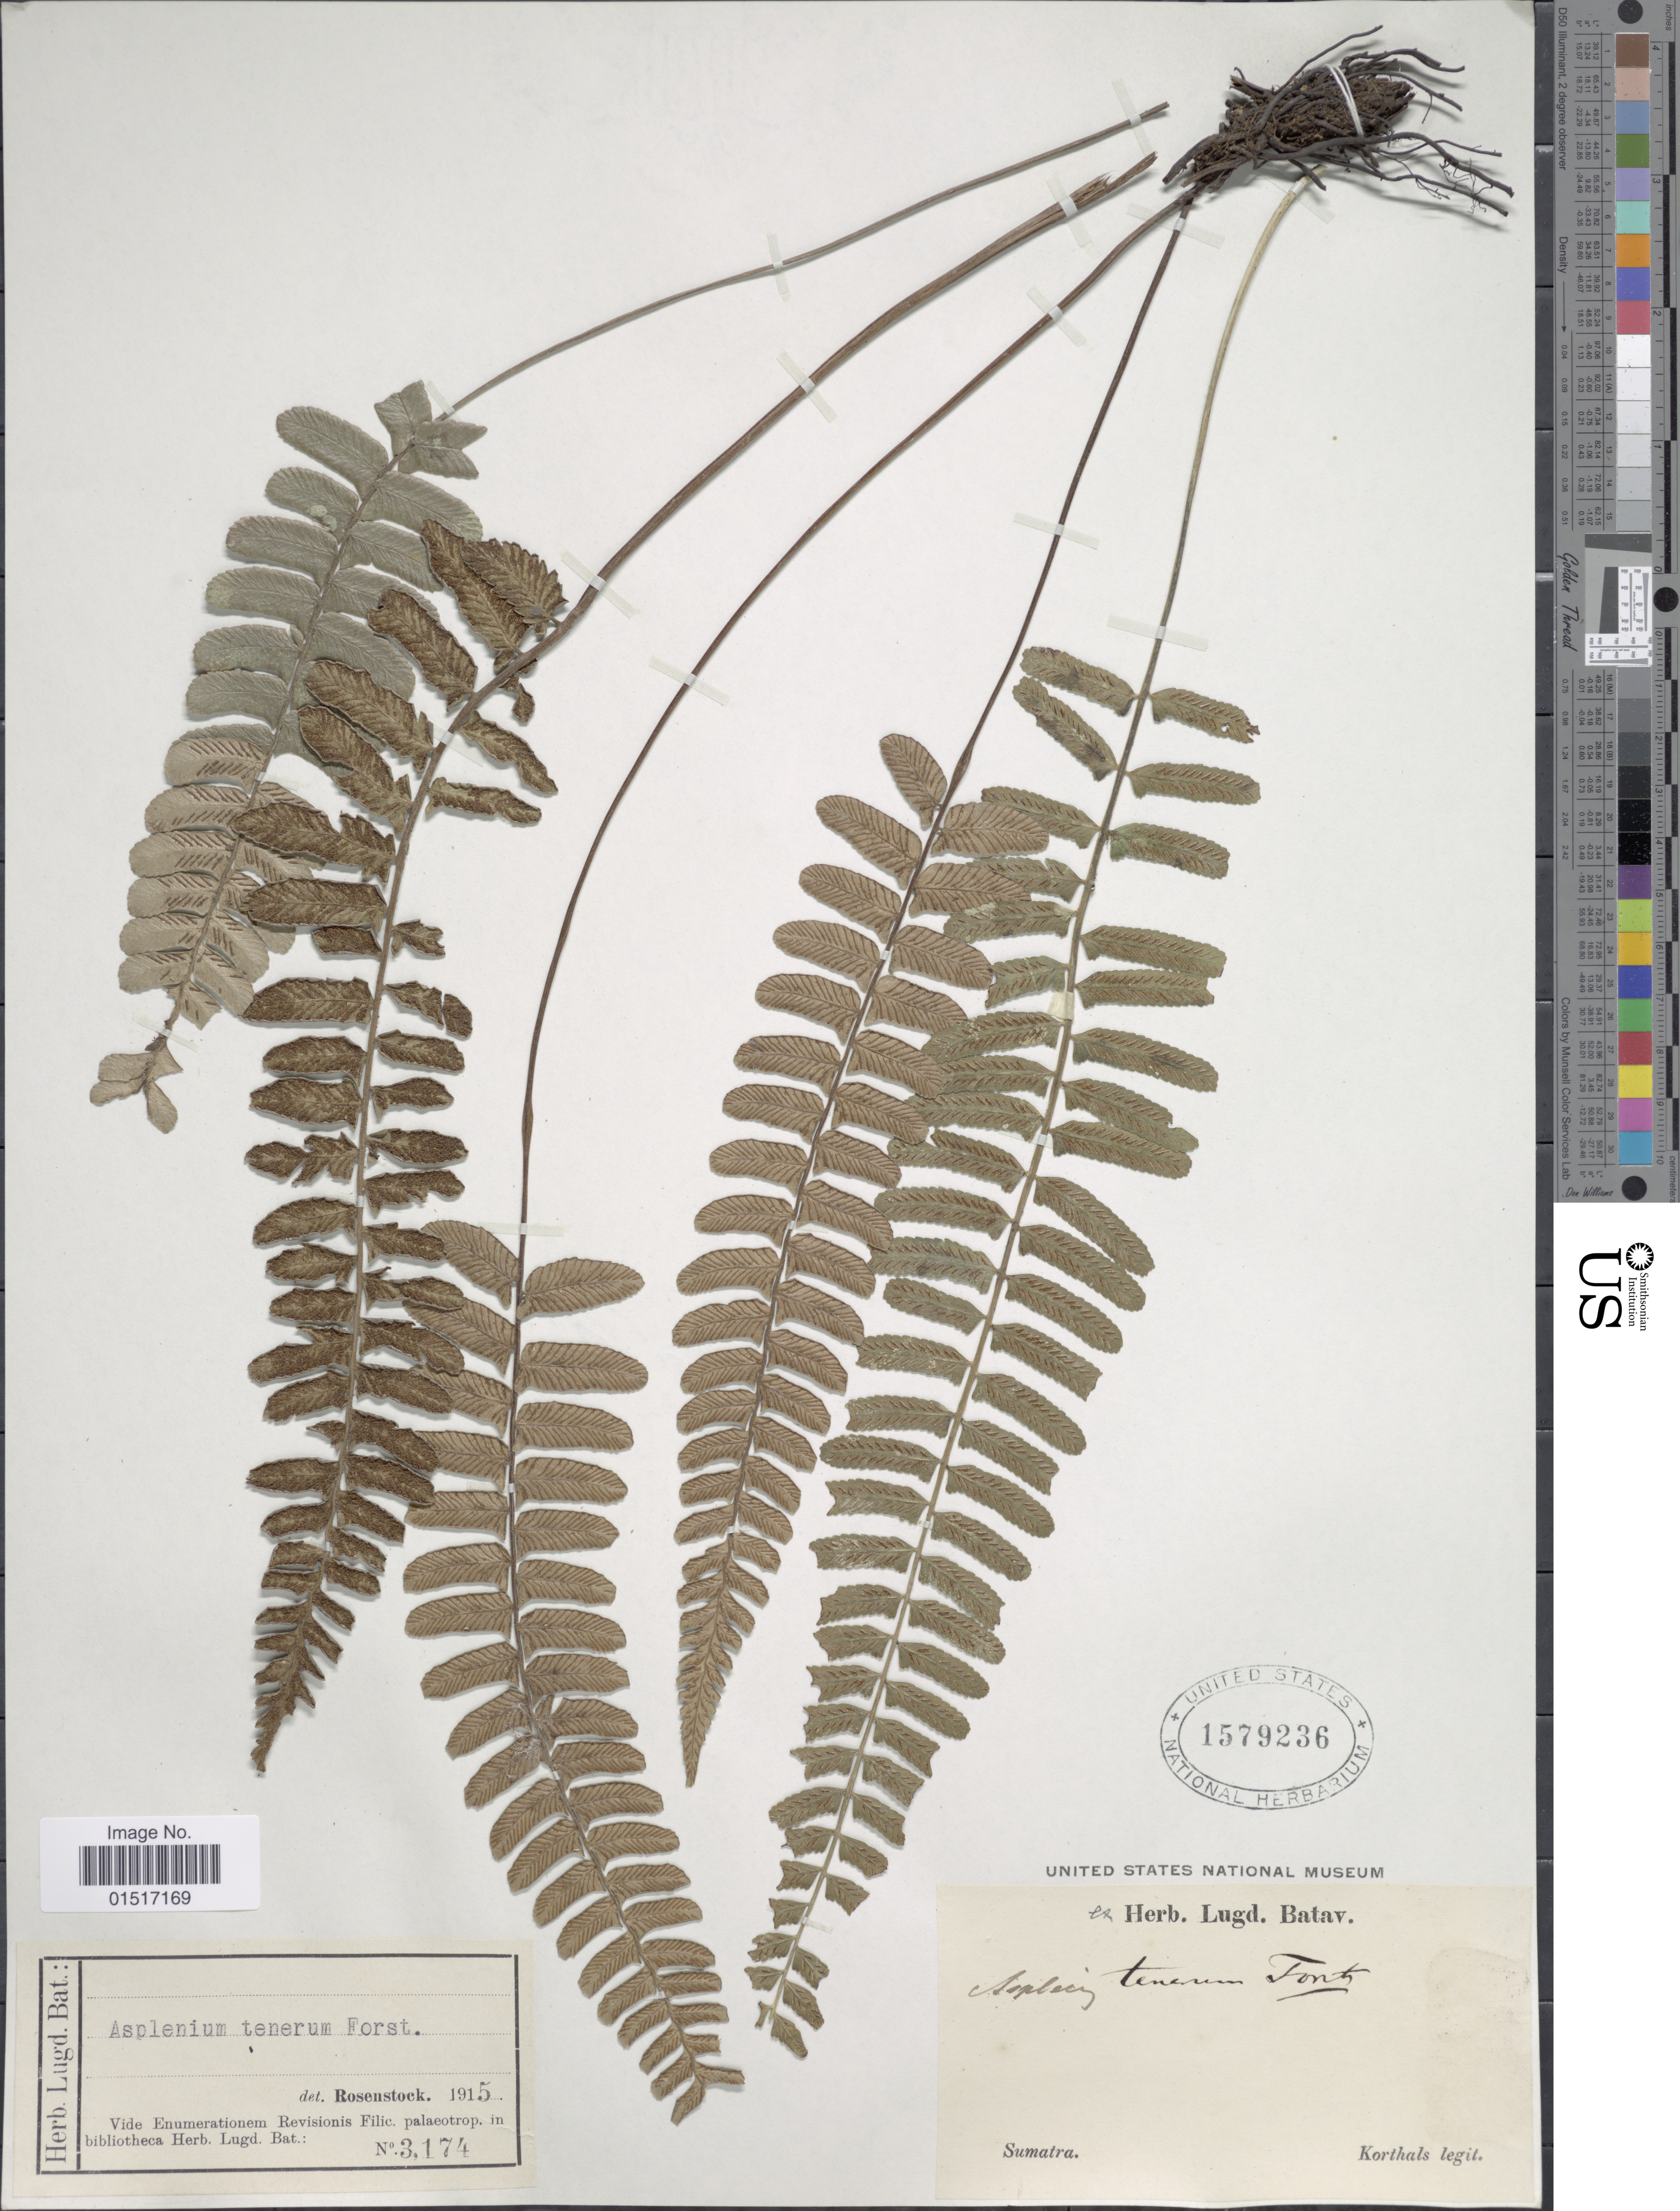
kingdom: Plantae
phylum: Tracheophyta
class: Polypodiopsida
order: Polypodiales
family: Aspleniaceae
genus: Asplenium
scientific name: Asplenium tenerum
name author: G. Forst.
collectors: -. Korthals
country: Indonesia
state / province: Sumatra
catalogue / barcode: US 1579236